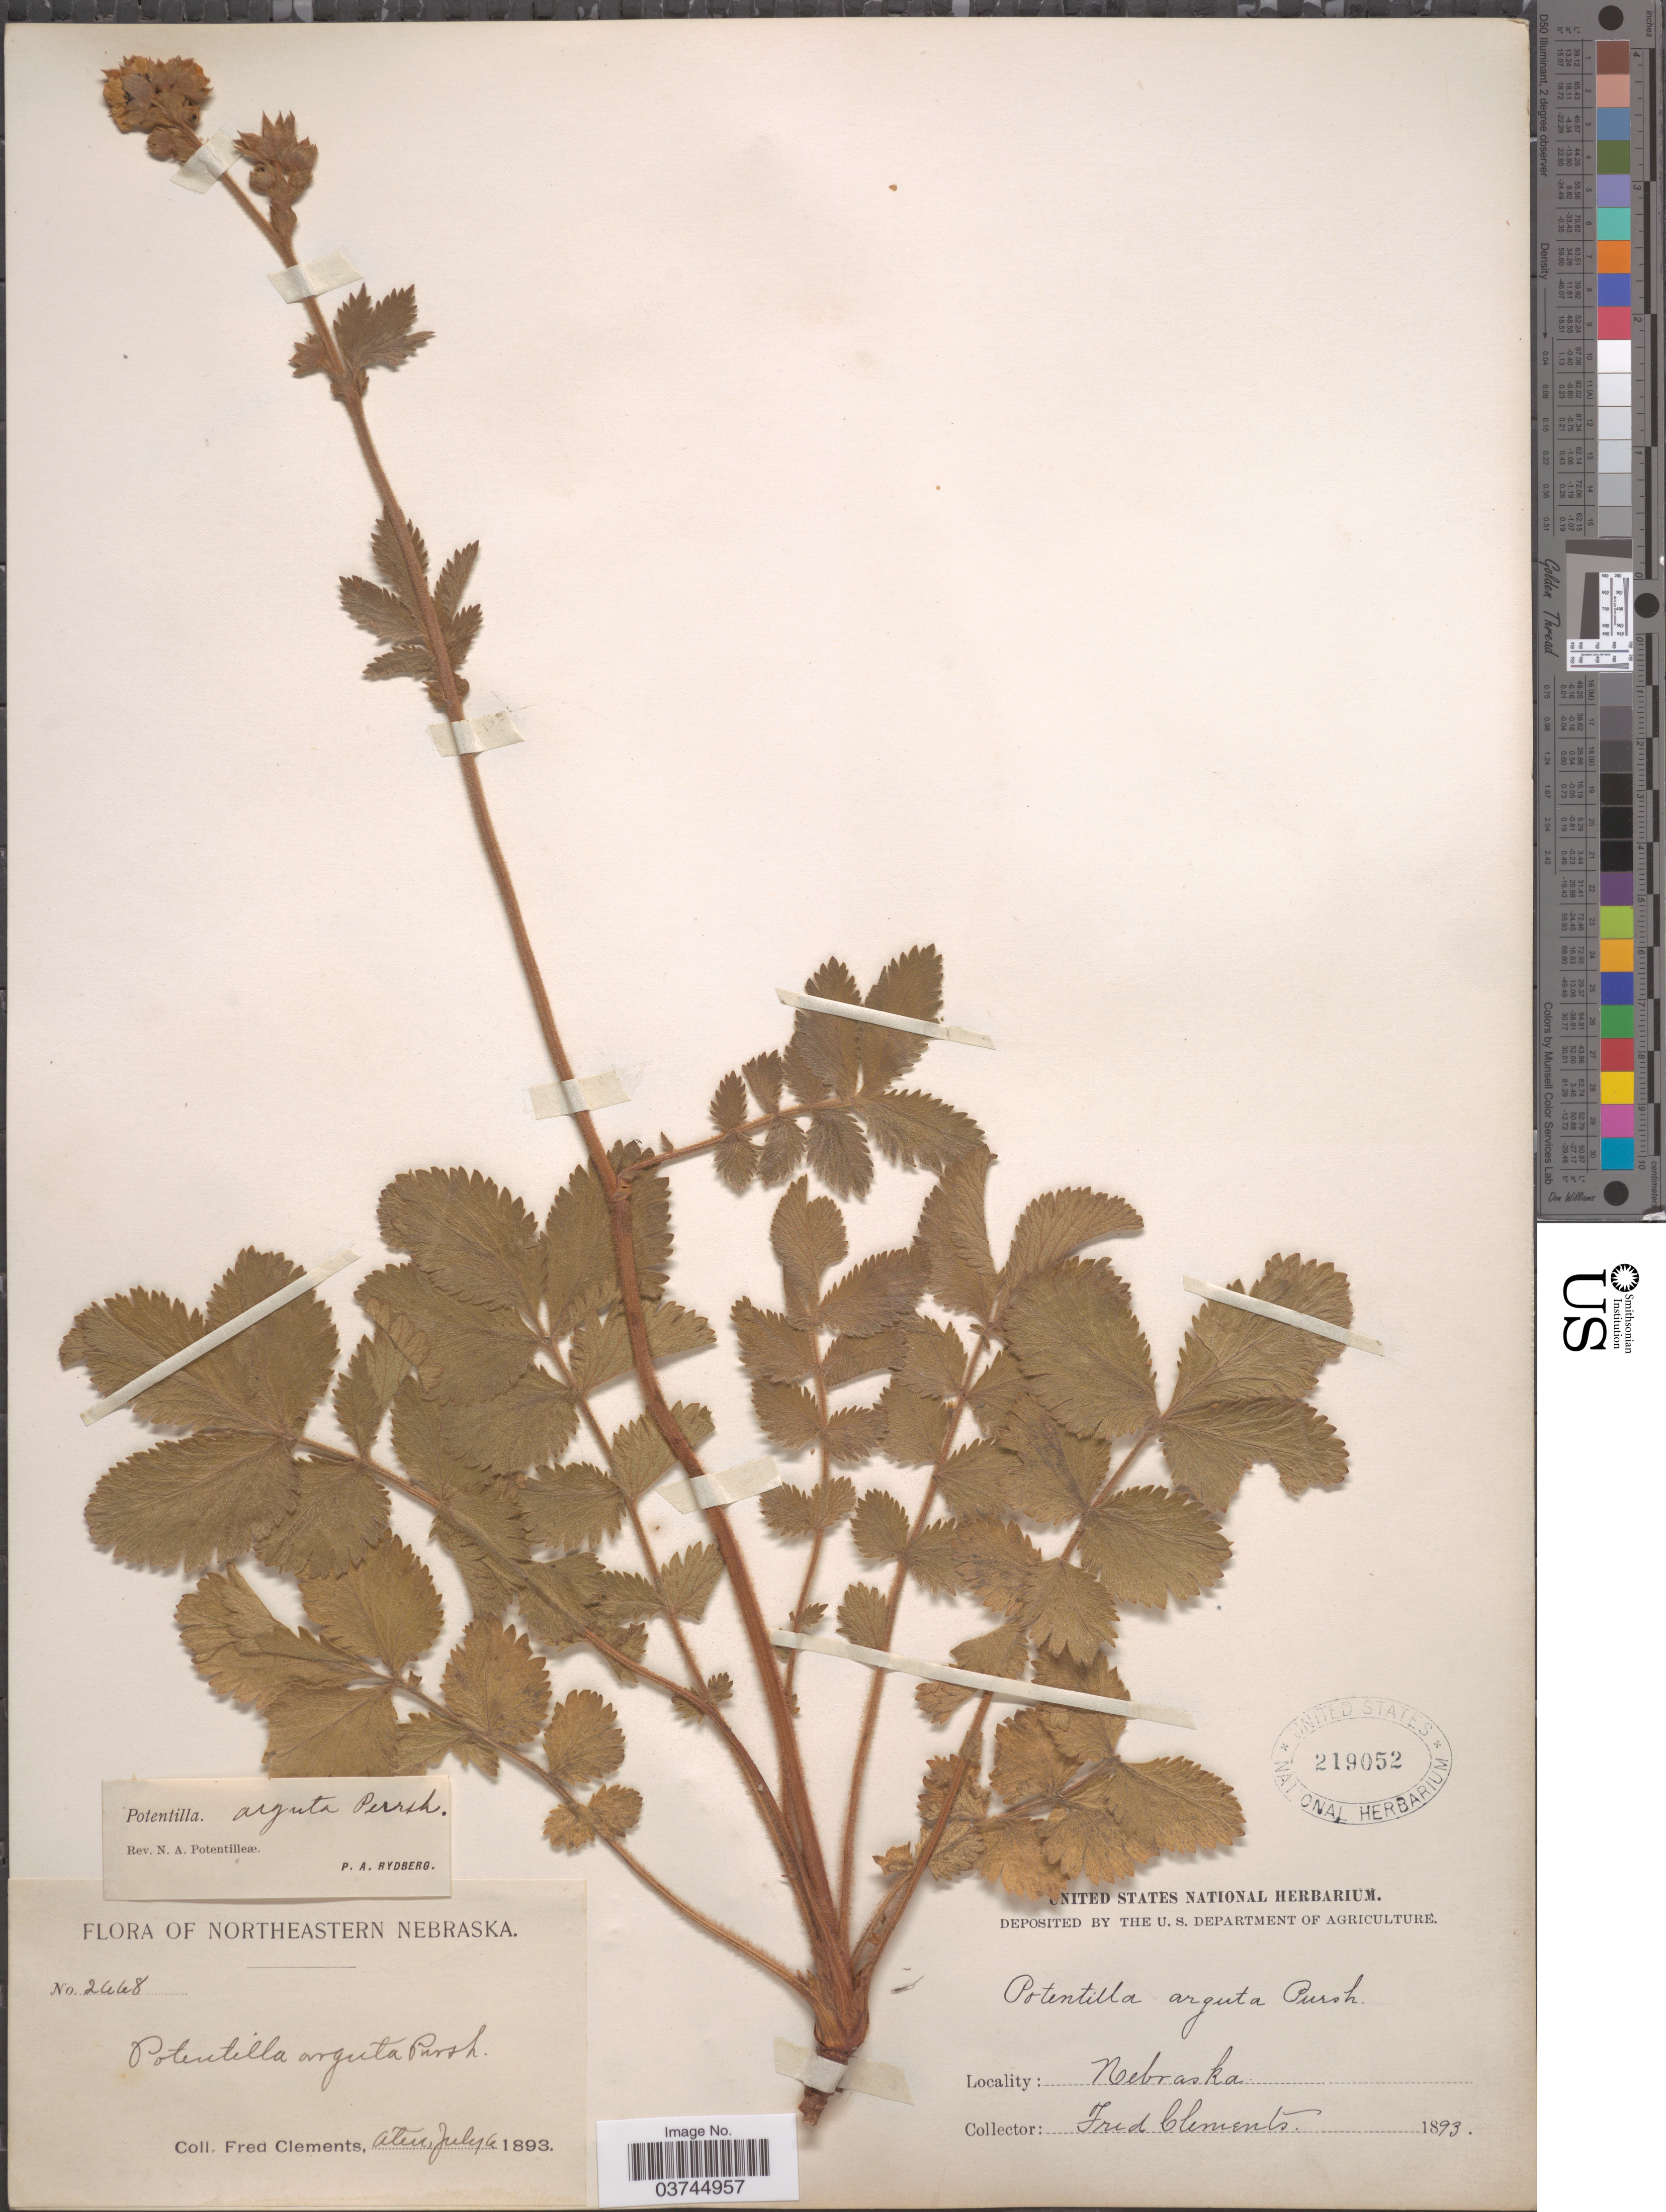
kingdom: Plantae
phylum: Tracheophyta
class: Magnoliopsida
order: Rosales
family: Rosaceae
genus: Drymocallis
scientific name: Drymocallis arguta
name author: (Pursh) Rydb.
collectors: F. Clements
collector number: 2448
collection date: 1893-07-06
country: United States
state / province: Nebraska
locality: Northeastern Nebraska. Aten.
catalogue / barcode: US 219052